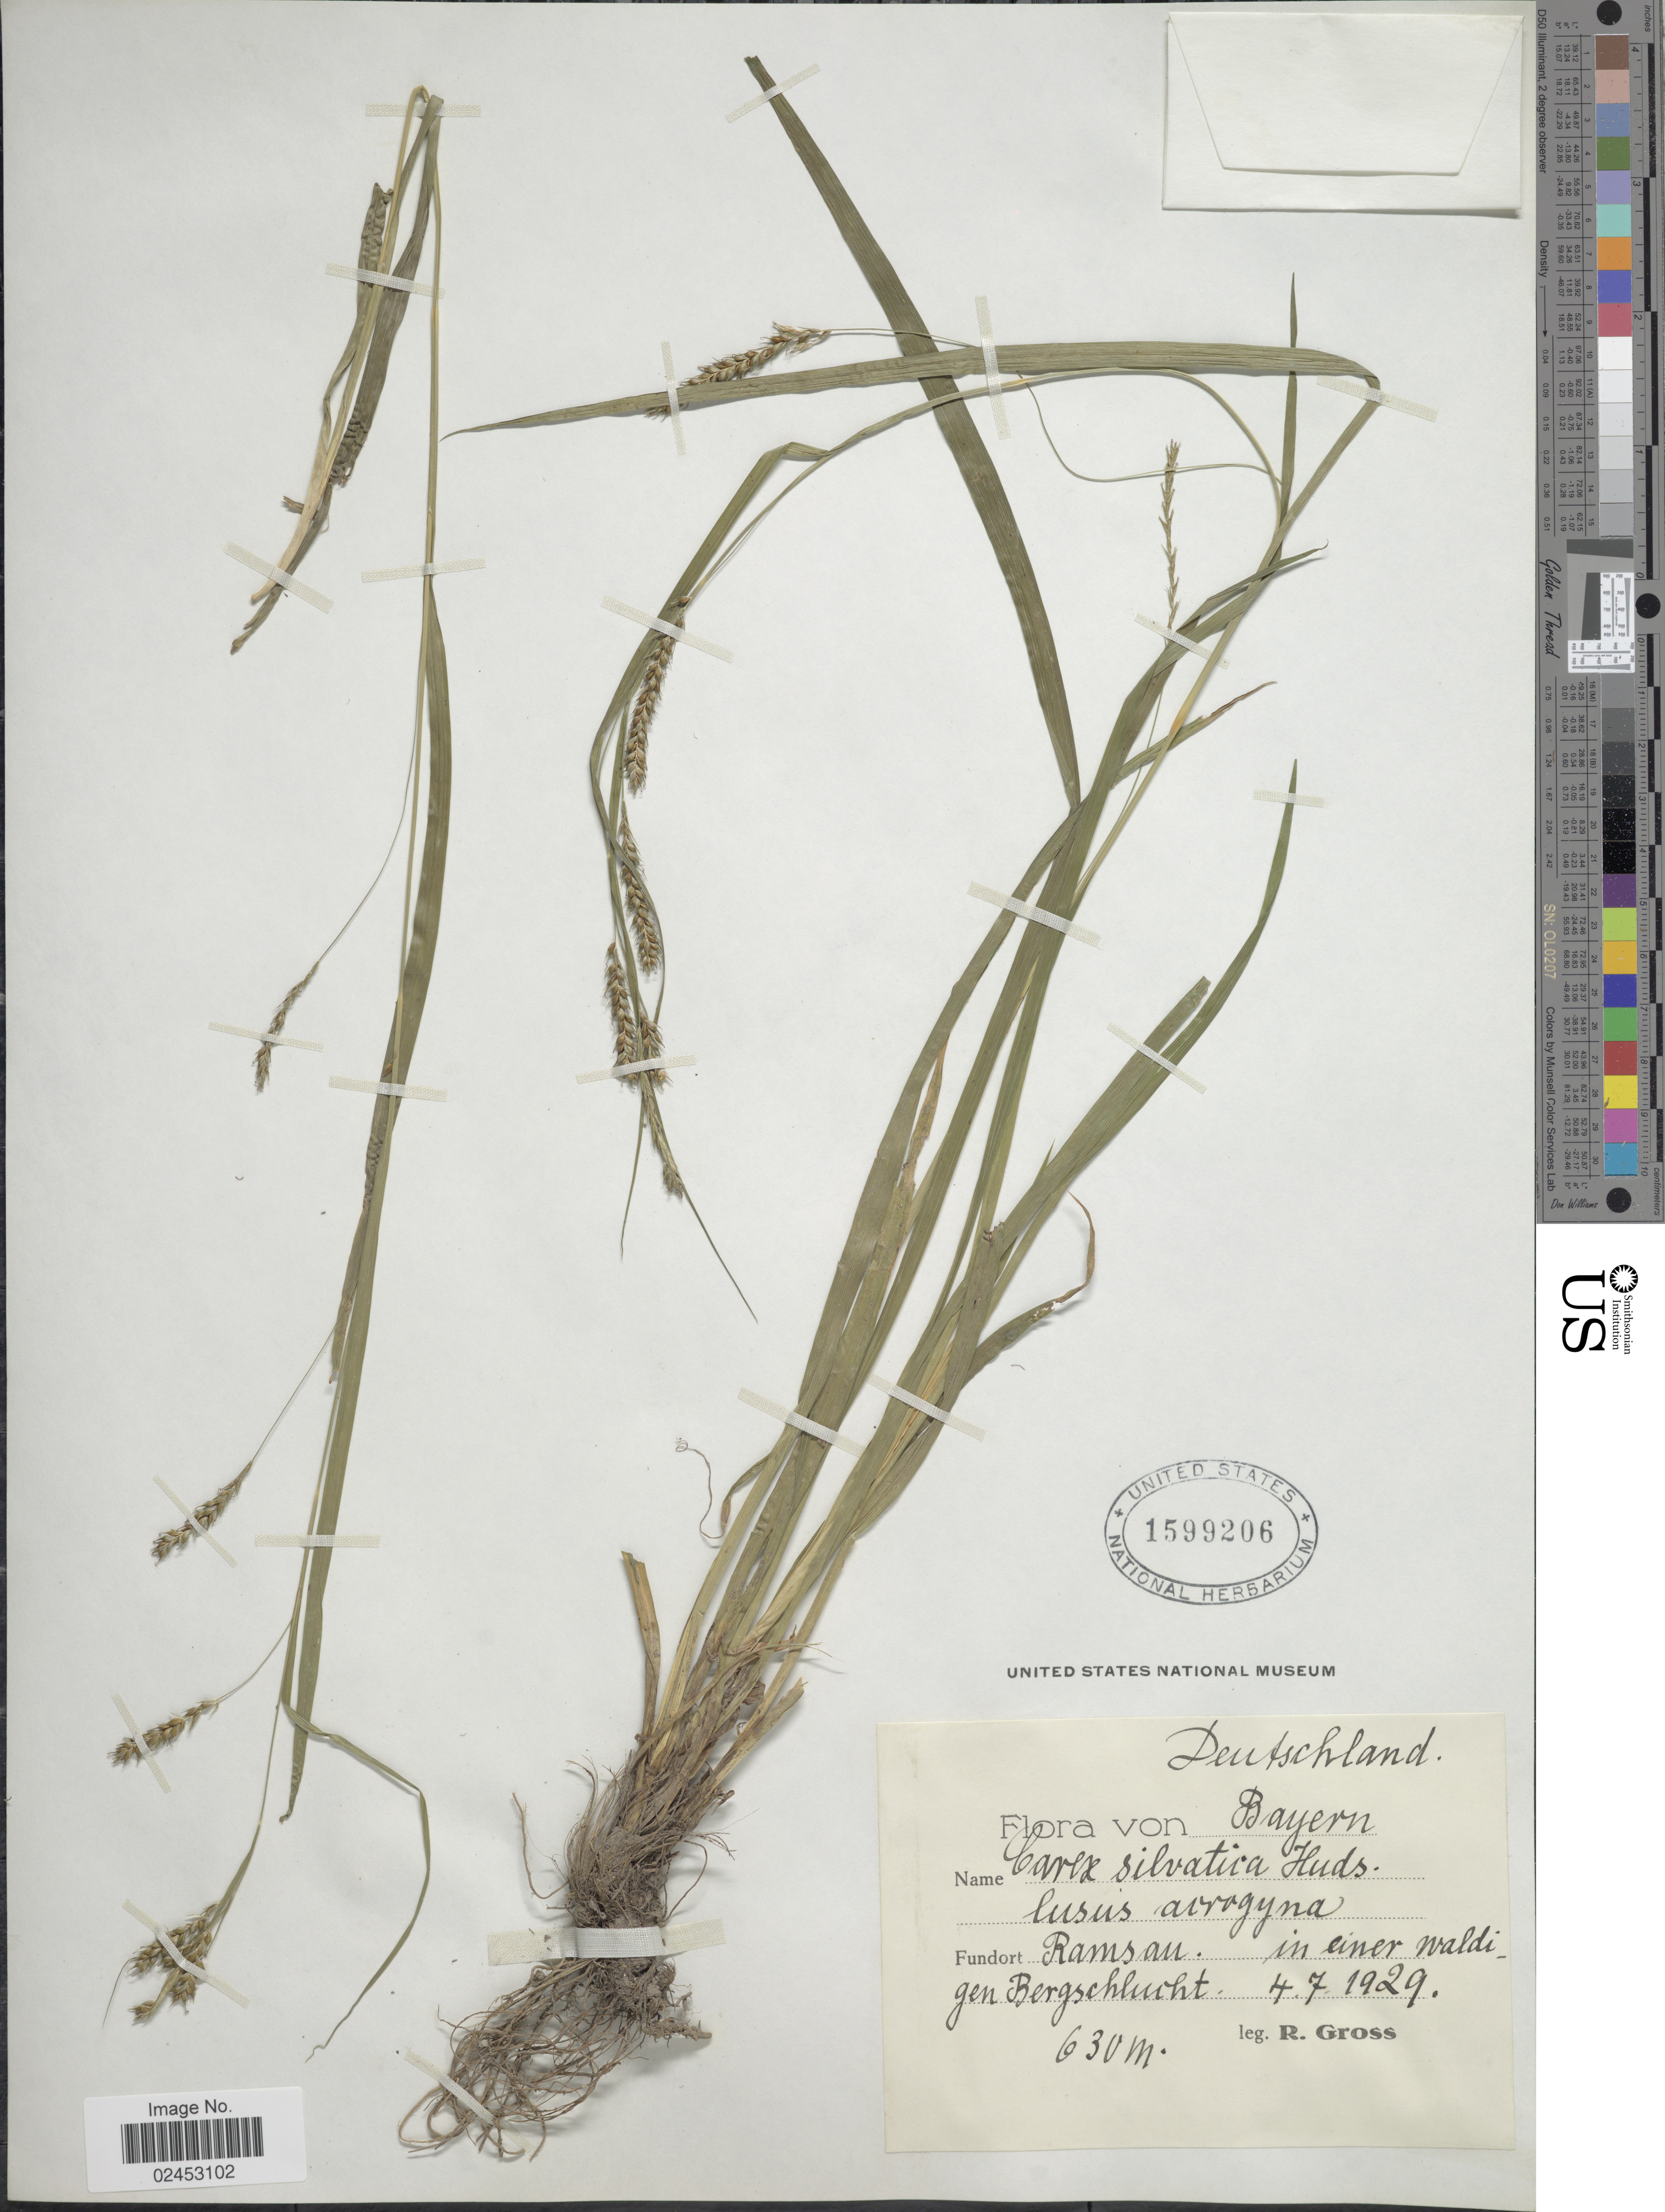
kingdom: Plantae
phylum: Tracheophyta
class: Liliopsida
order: Poales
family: Cyperaceae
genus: Carex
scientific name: Carex sylvatica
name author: Huds.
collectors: R. Gross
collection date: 1929-07-04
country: Germany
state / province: Bayern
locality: Deutschland, Fundort Ramsau, in einer waldigen Bergslucht [interpreted].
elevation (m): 630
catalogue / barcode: US 1599206